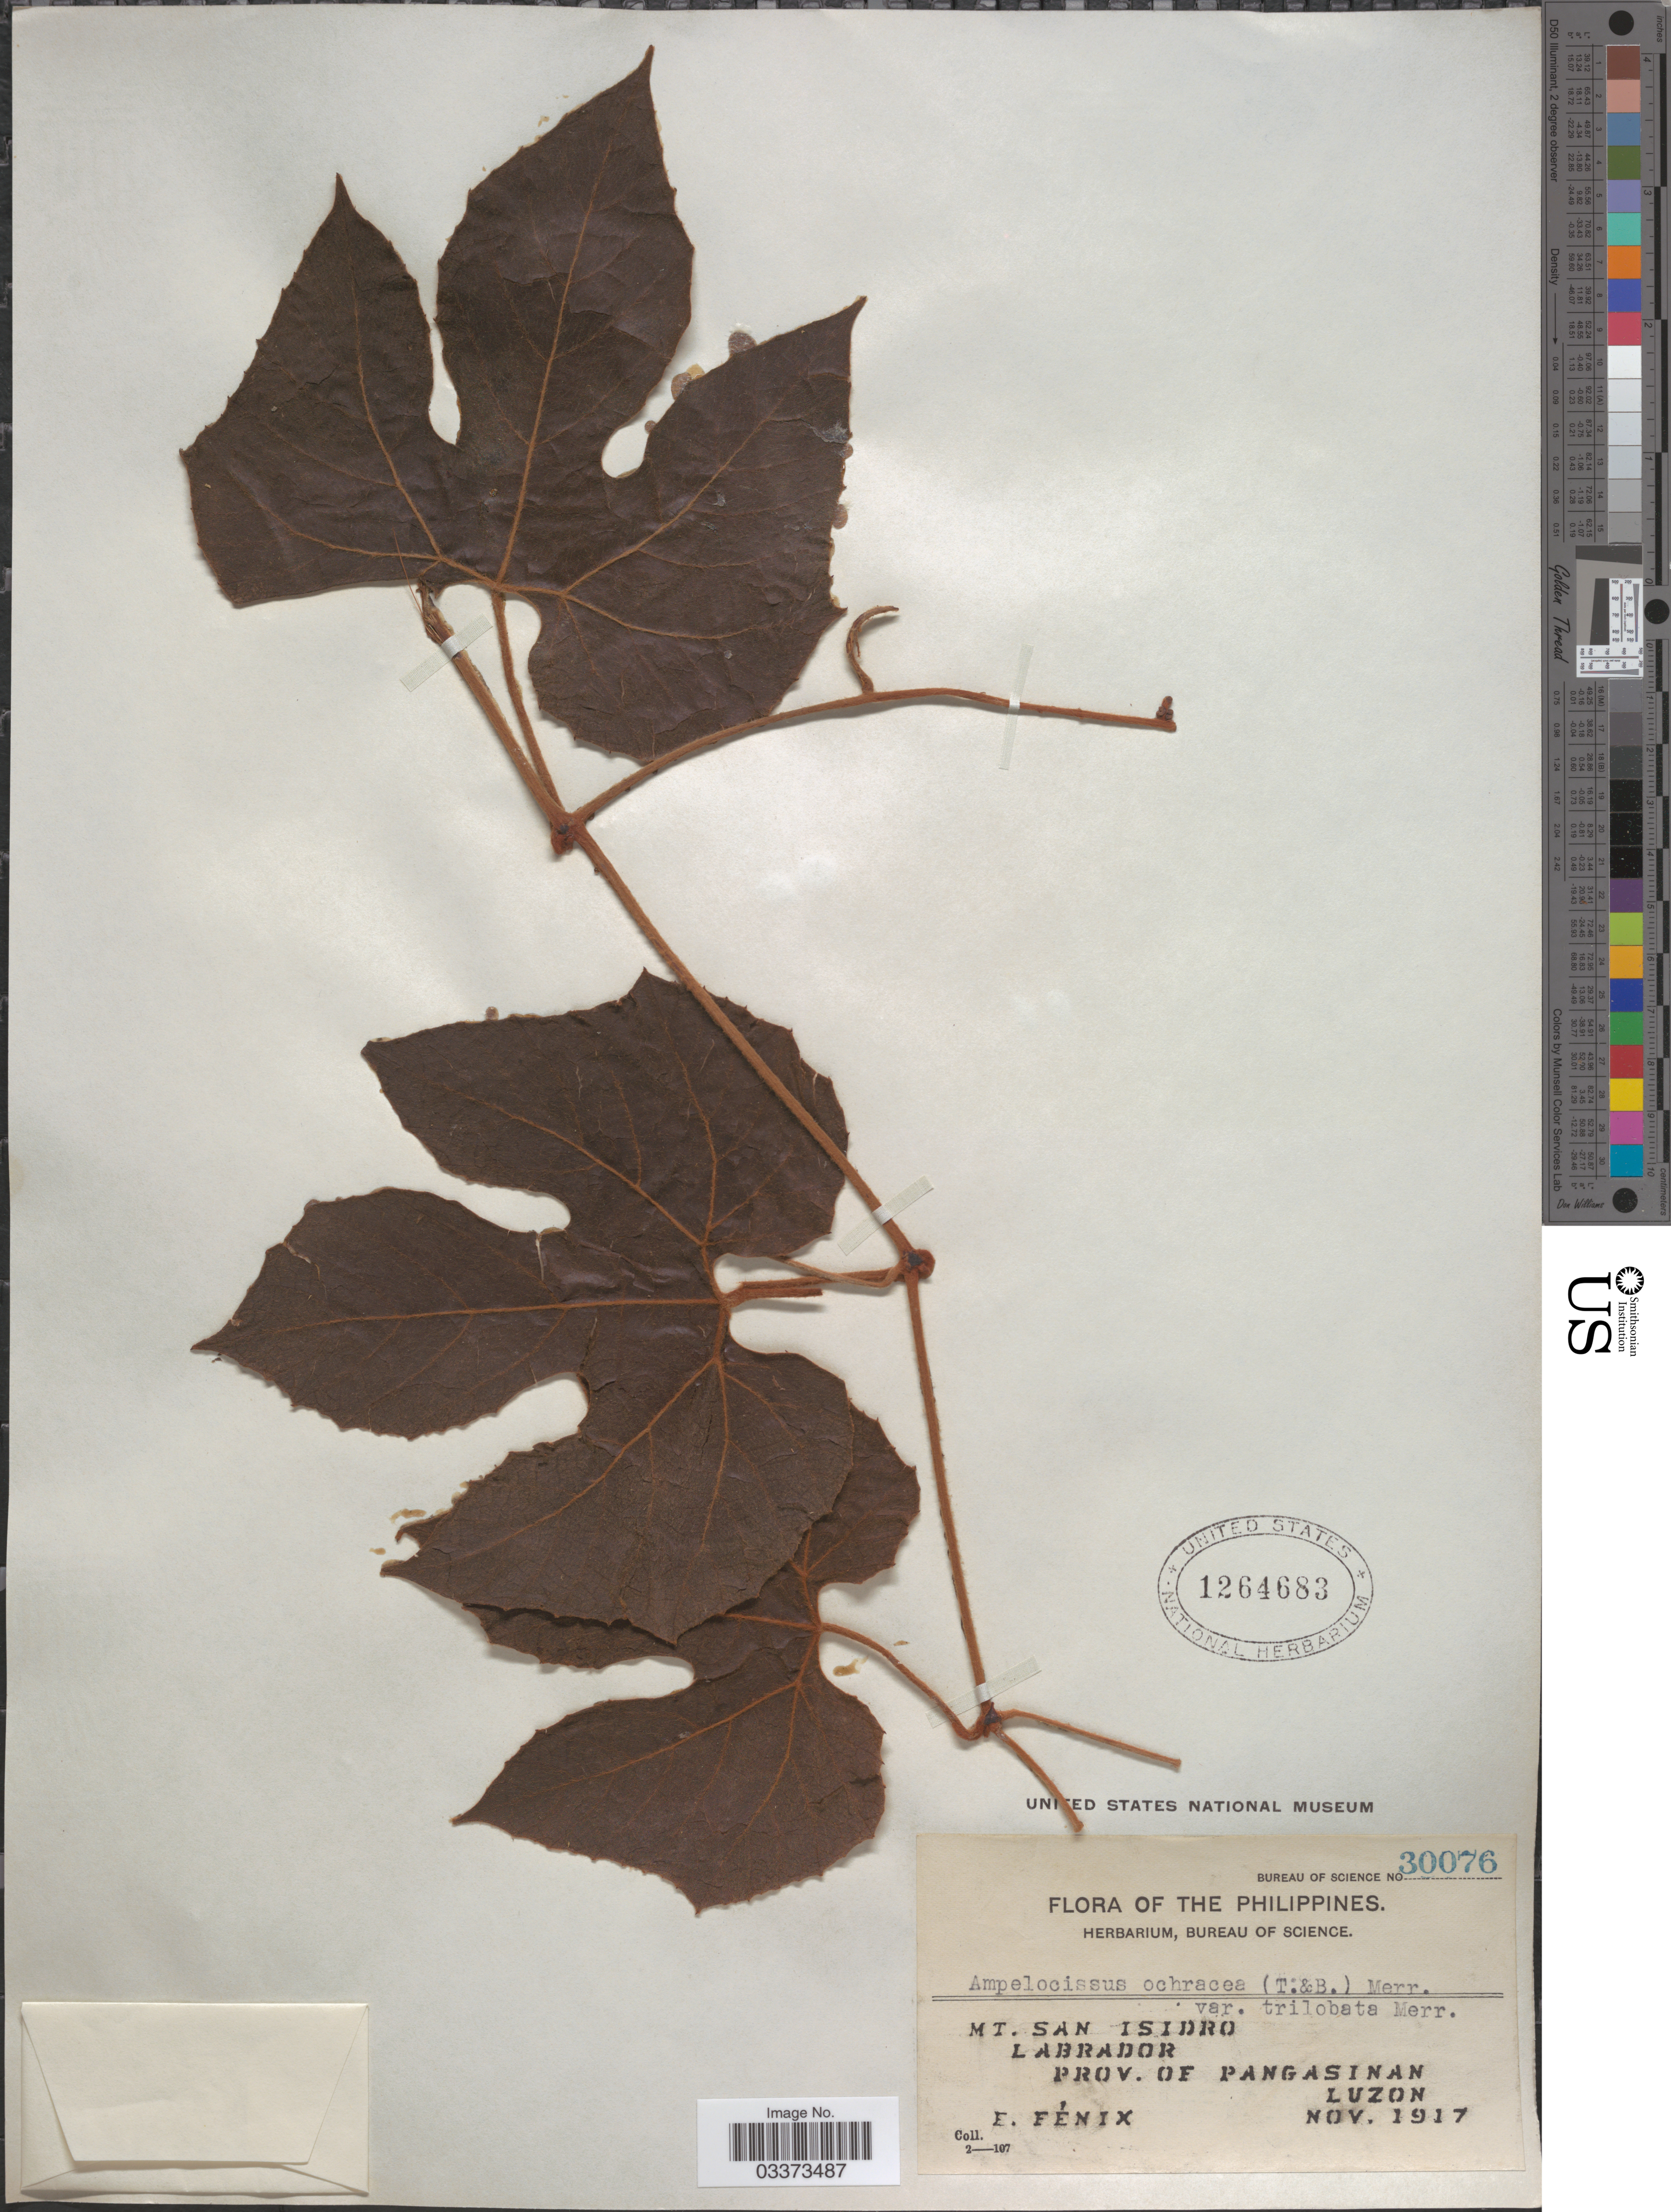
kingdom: Plantae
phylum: Tracheophyta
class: Magnoliopsida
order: Vitales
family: Vitaceae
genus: Ampelocissus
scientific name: Ampelocissus ochracea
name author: (Merr.) Merr.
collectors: E. Fénix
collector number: Bureau of Science 30076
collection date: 1917-11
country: Philippines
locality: Mt. San Isidro. Labrador. Prov. of Pangasinan.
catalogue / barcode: US 1264683